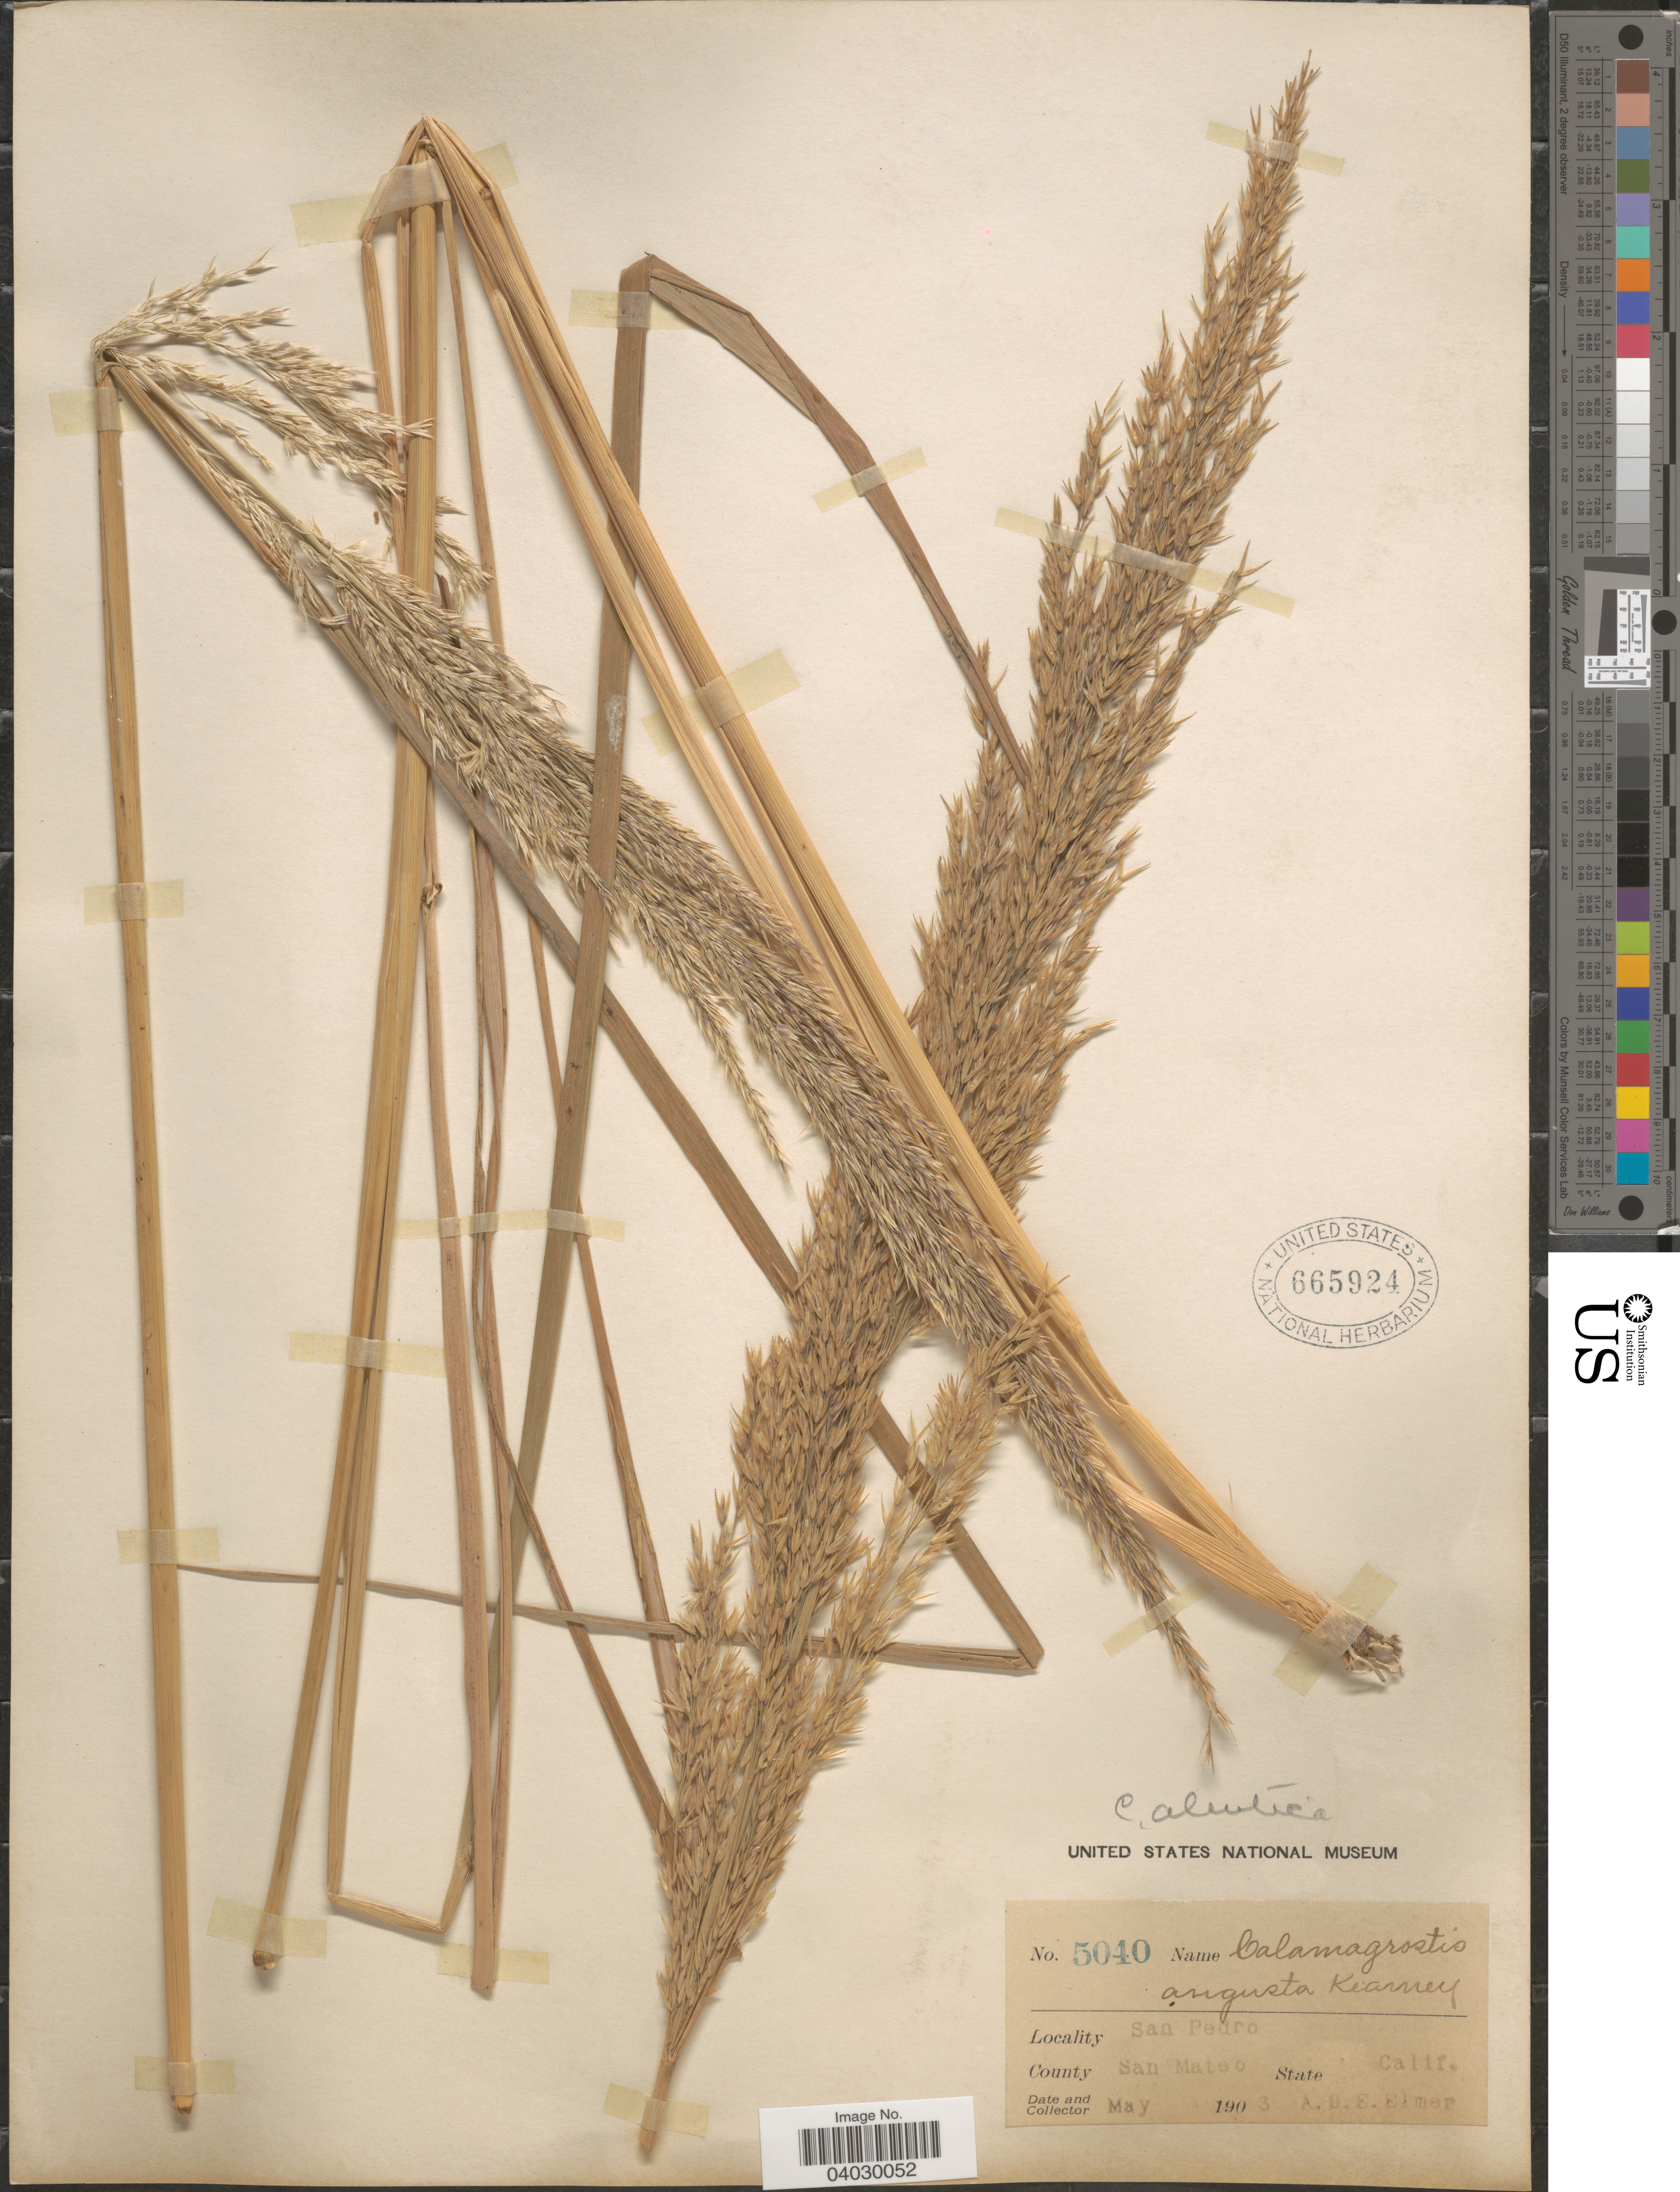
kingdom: Plantae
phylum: Tracheophyta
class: Liliopsida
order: Poales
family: Poaceae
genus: Calamagrostis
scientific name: Calamagrostis nutkaensis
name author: (J. Presl) Steud.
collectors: A. D. E. Elmer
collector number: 5040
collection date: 1903-05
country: United States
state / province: California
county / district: Los Angeles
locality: San Pedro. County San Mateo.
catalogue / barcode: US 665924